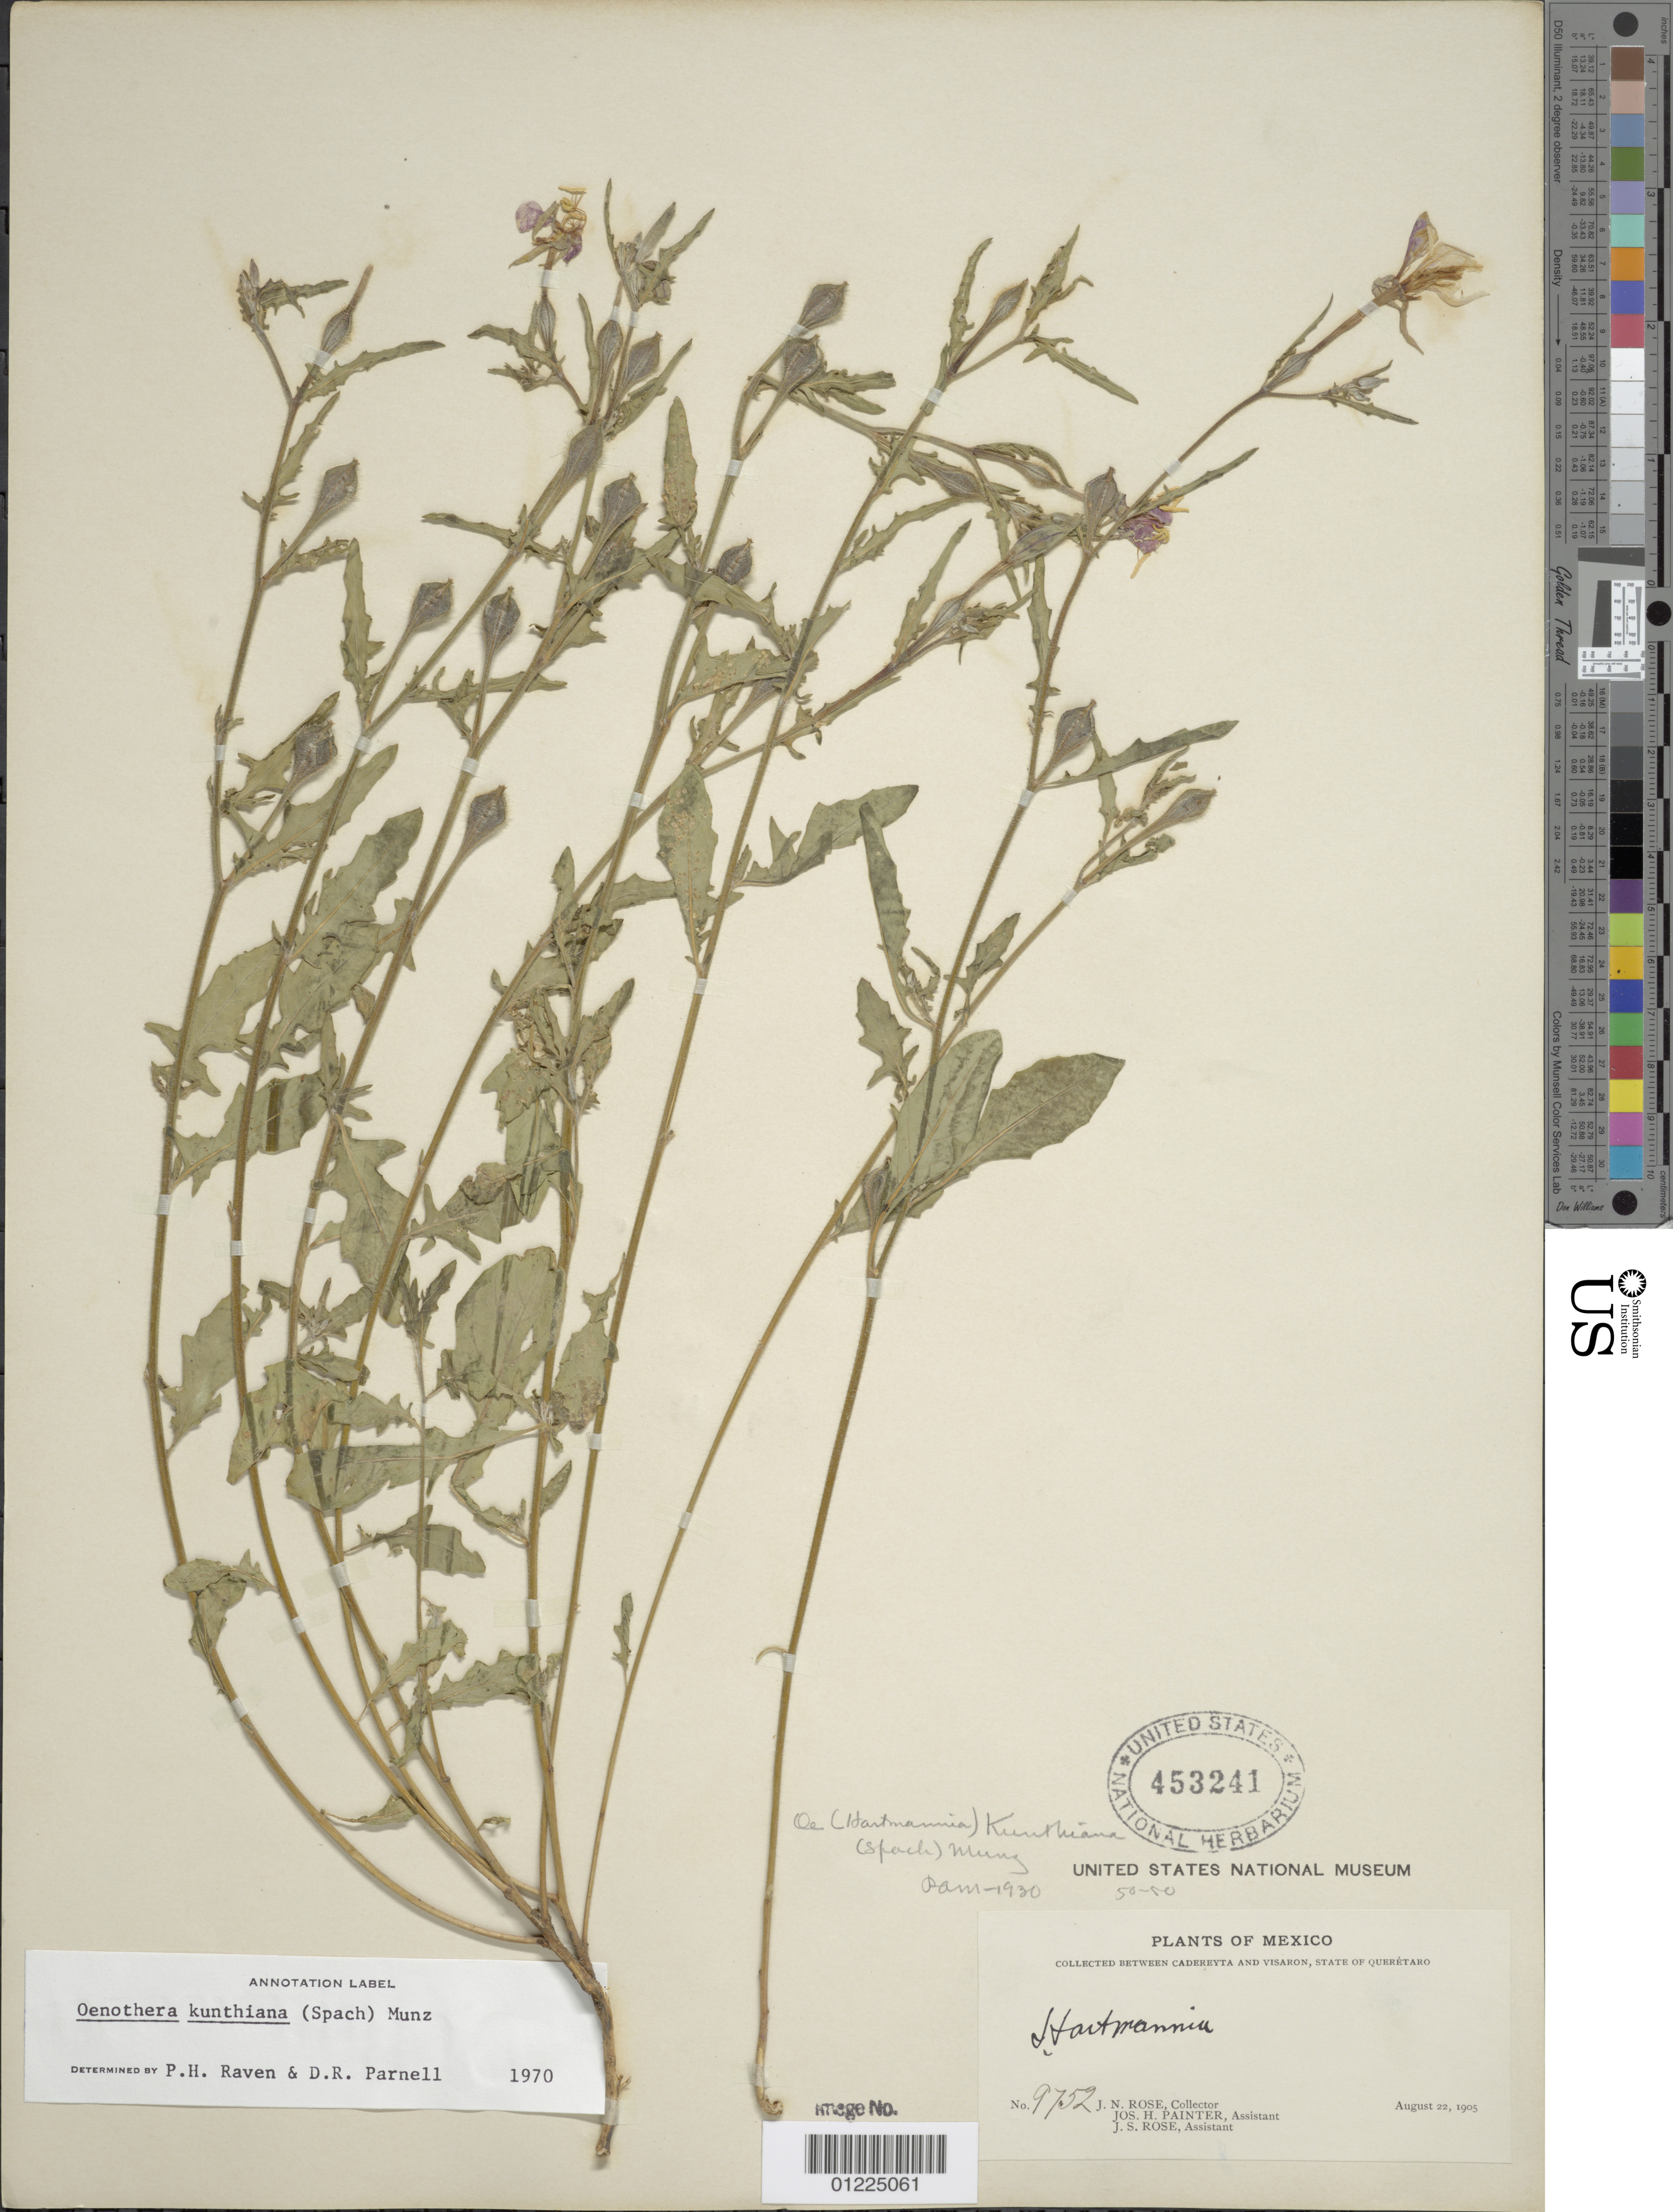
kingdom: Plantae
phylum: Tracheophyta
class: Magnoliopsida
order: Myrtales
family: Onagraceae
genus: Oenothera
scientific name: Oenothera kunthiana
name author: (Spach) Munz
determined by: Raven, P. H.; Parnell, D. R.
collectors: J. N. Rose, J. H. Painter & J. S. Rose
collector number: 9752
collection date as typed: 22 Aug 1905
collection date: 1905-08-22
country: Mexico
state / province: Querétaro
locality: Between Cadereyta and Vizarron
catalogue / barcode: US 453241